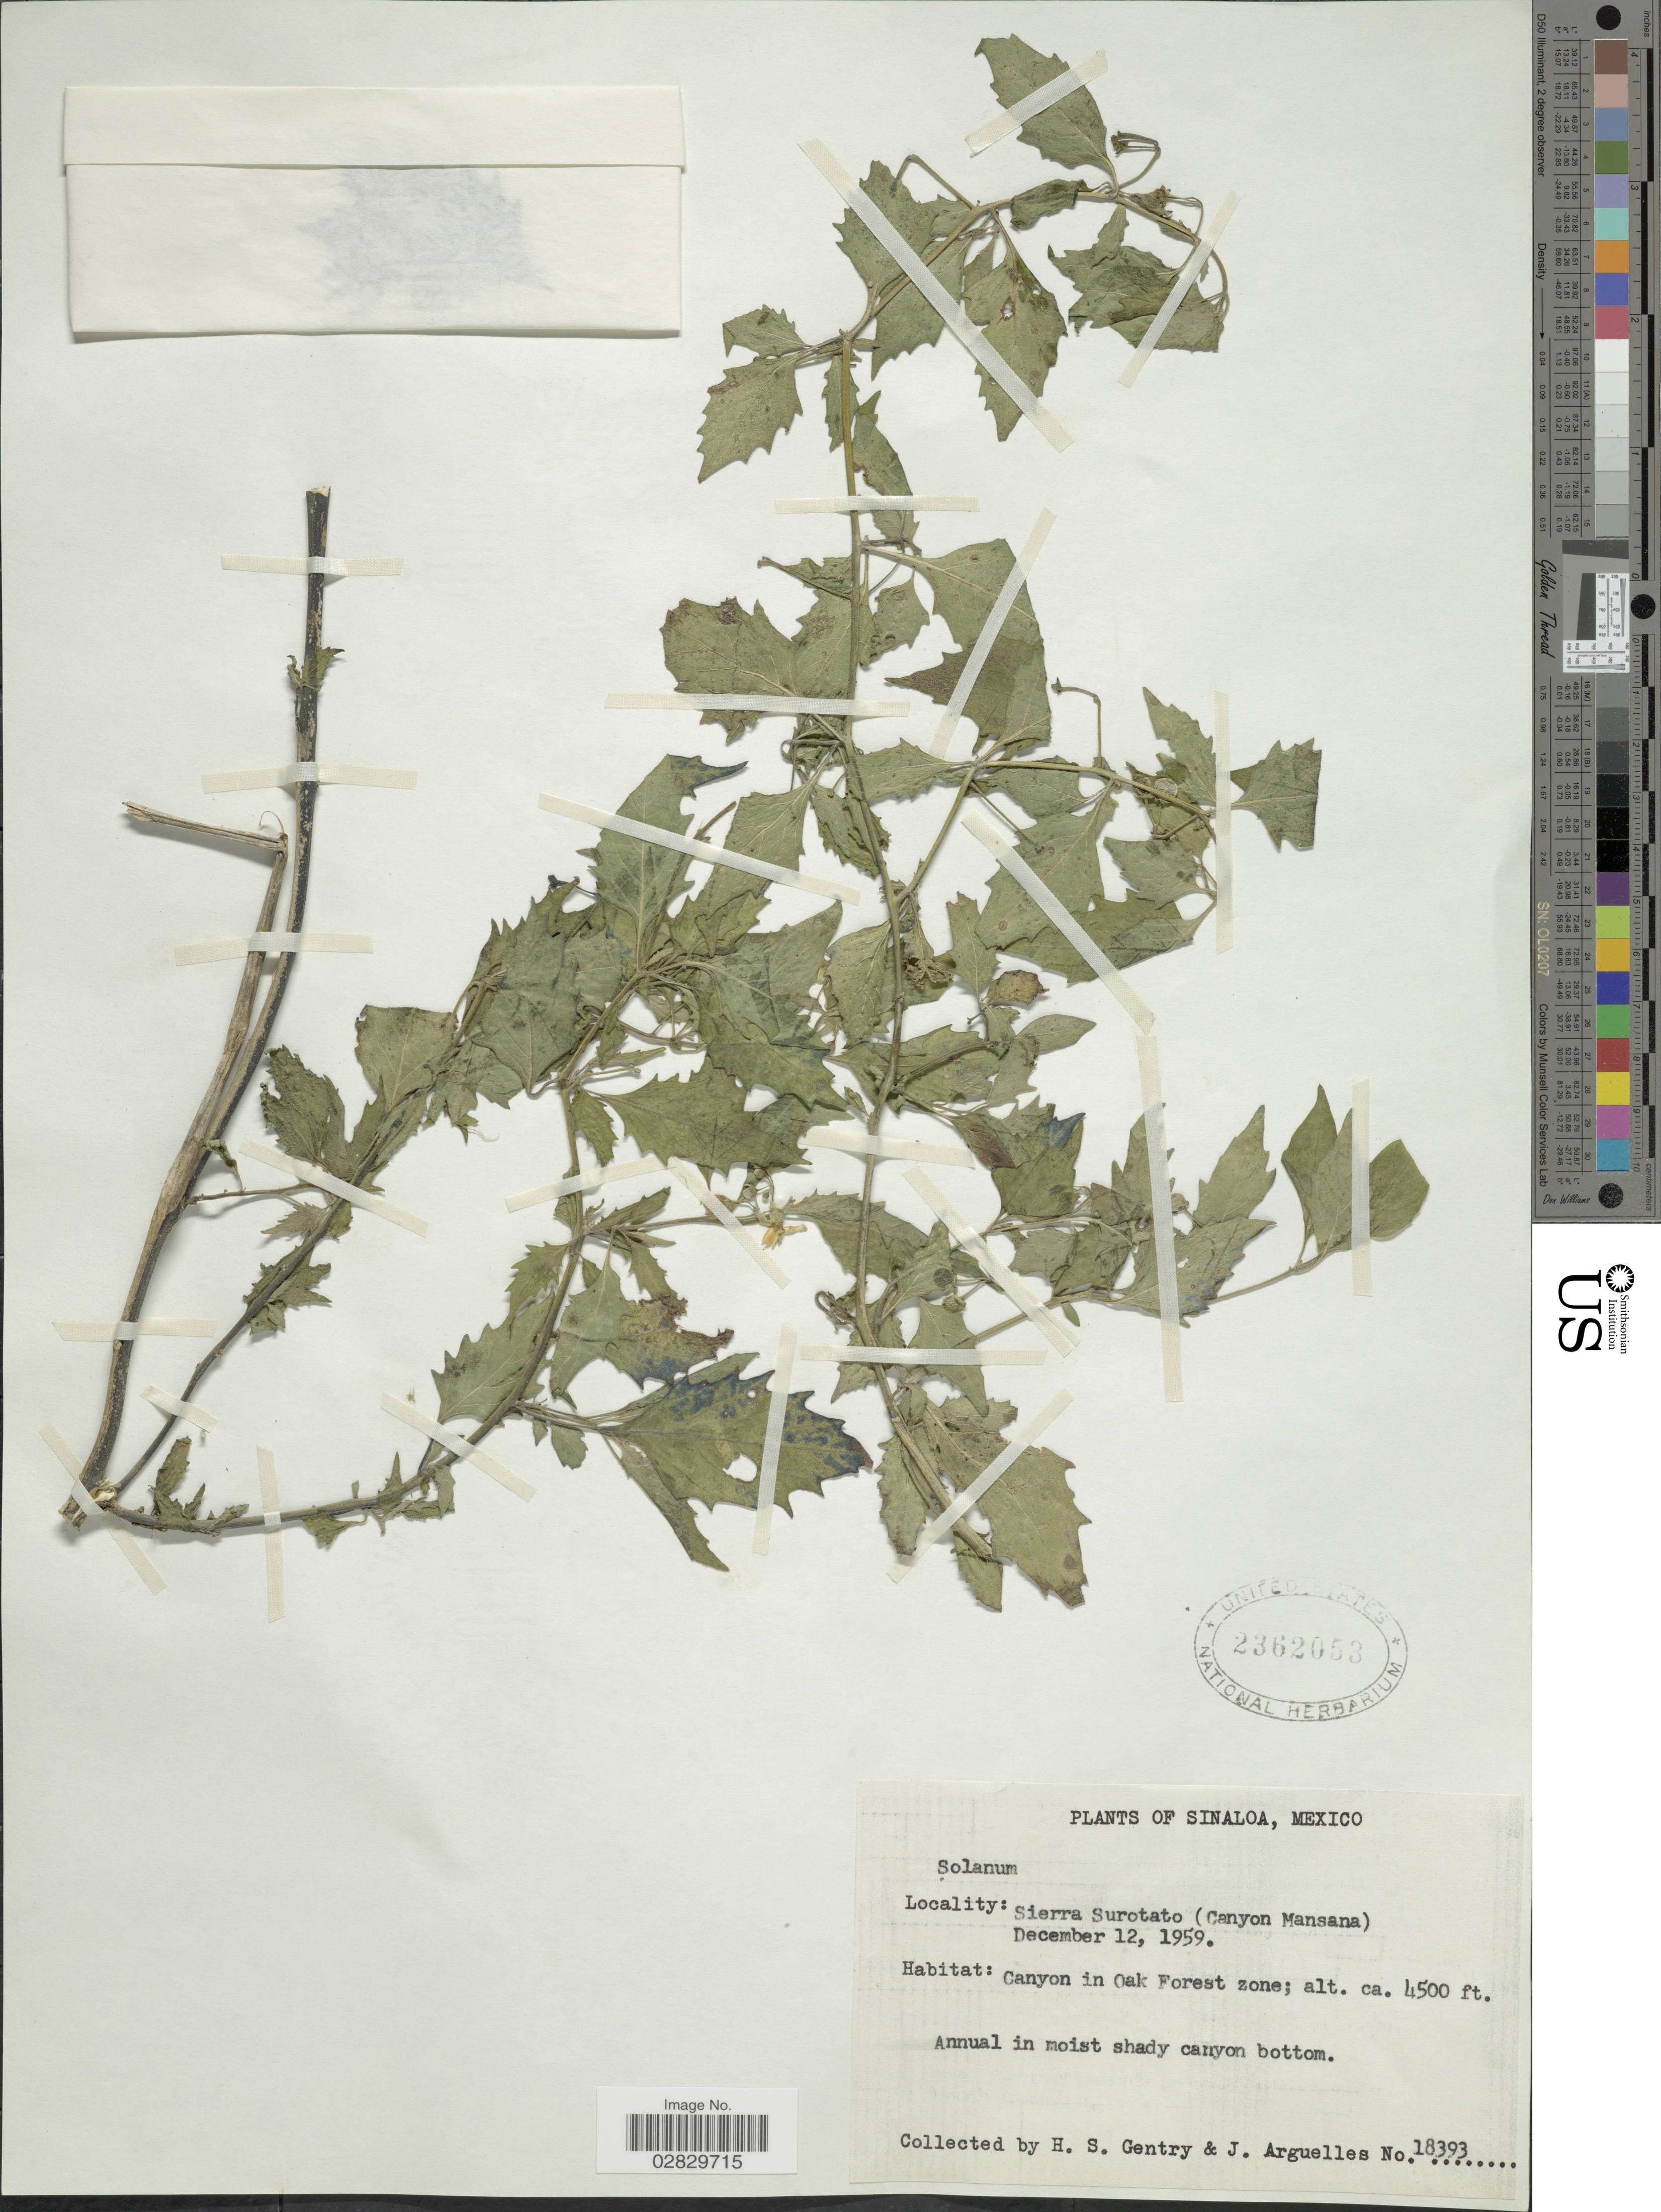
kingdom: Plantae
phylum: Tracheophyta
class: Magnoliopsida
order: Solanales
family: Solanaceae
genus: Solanum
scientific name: Solanum douglasii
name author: Dunal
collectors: H. S. Gentry & J. Arguelles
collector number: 18393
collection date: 1959-12-12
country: Mexico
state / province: Sinaloa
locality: Sierra Surotato (Canyon Mansana).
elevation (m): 1372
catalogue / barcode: US 2362053